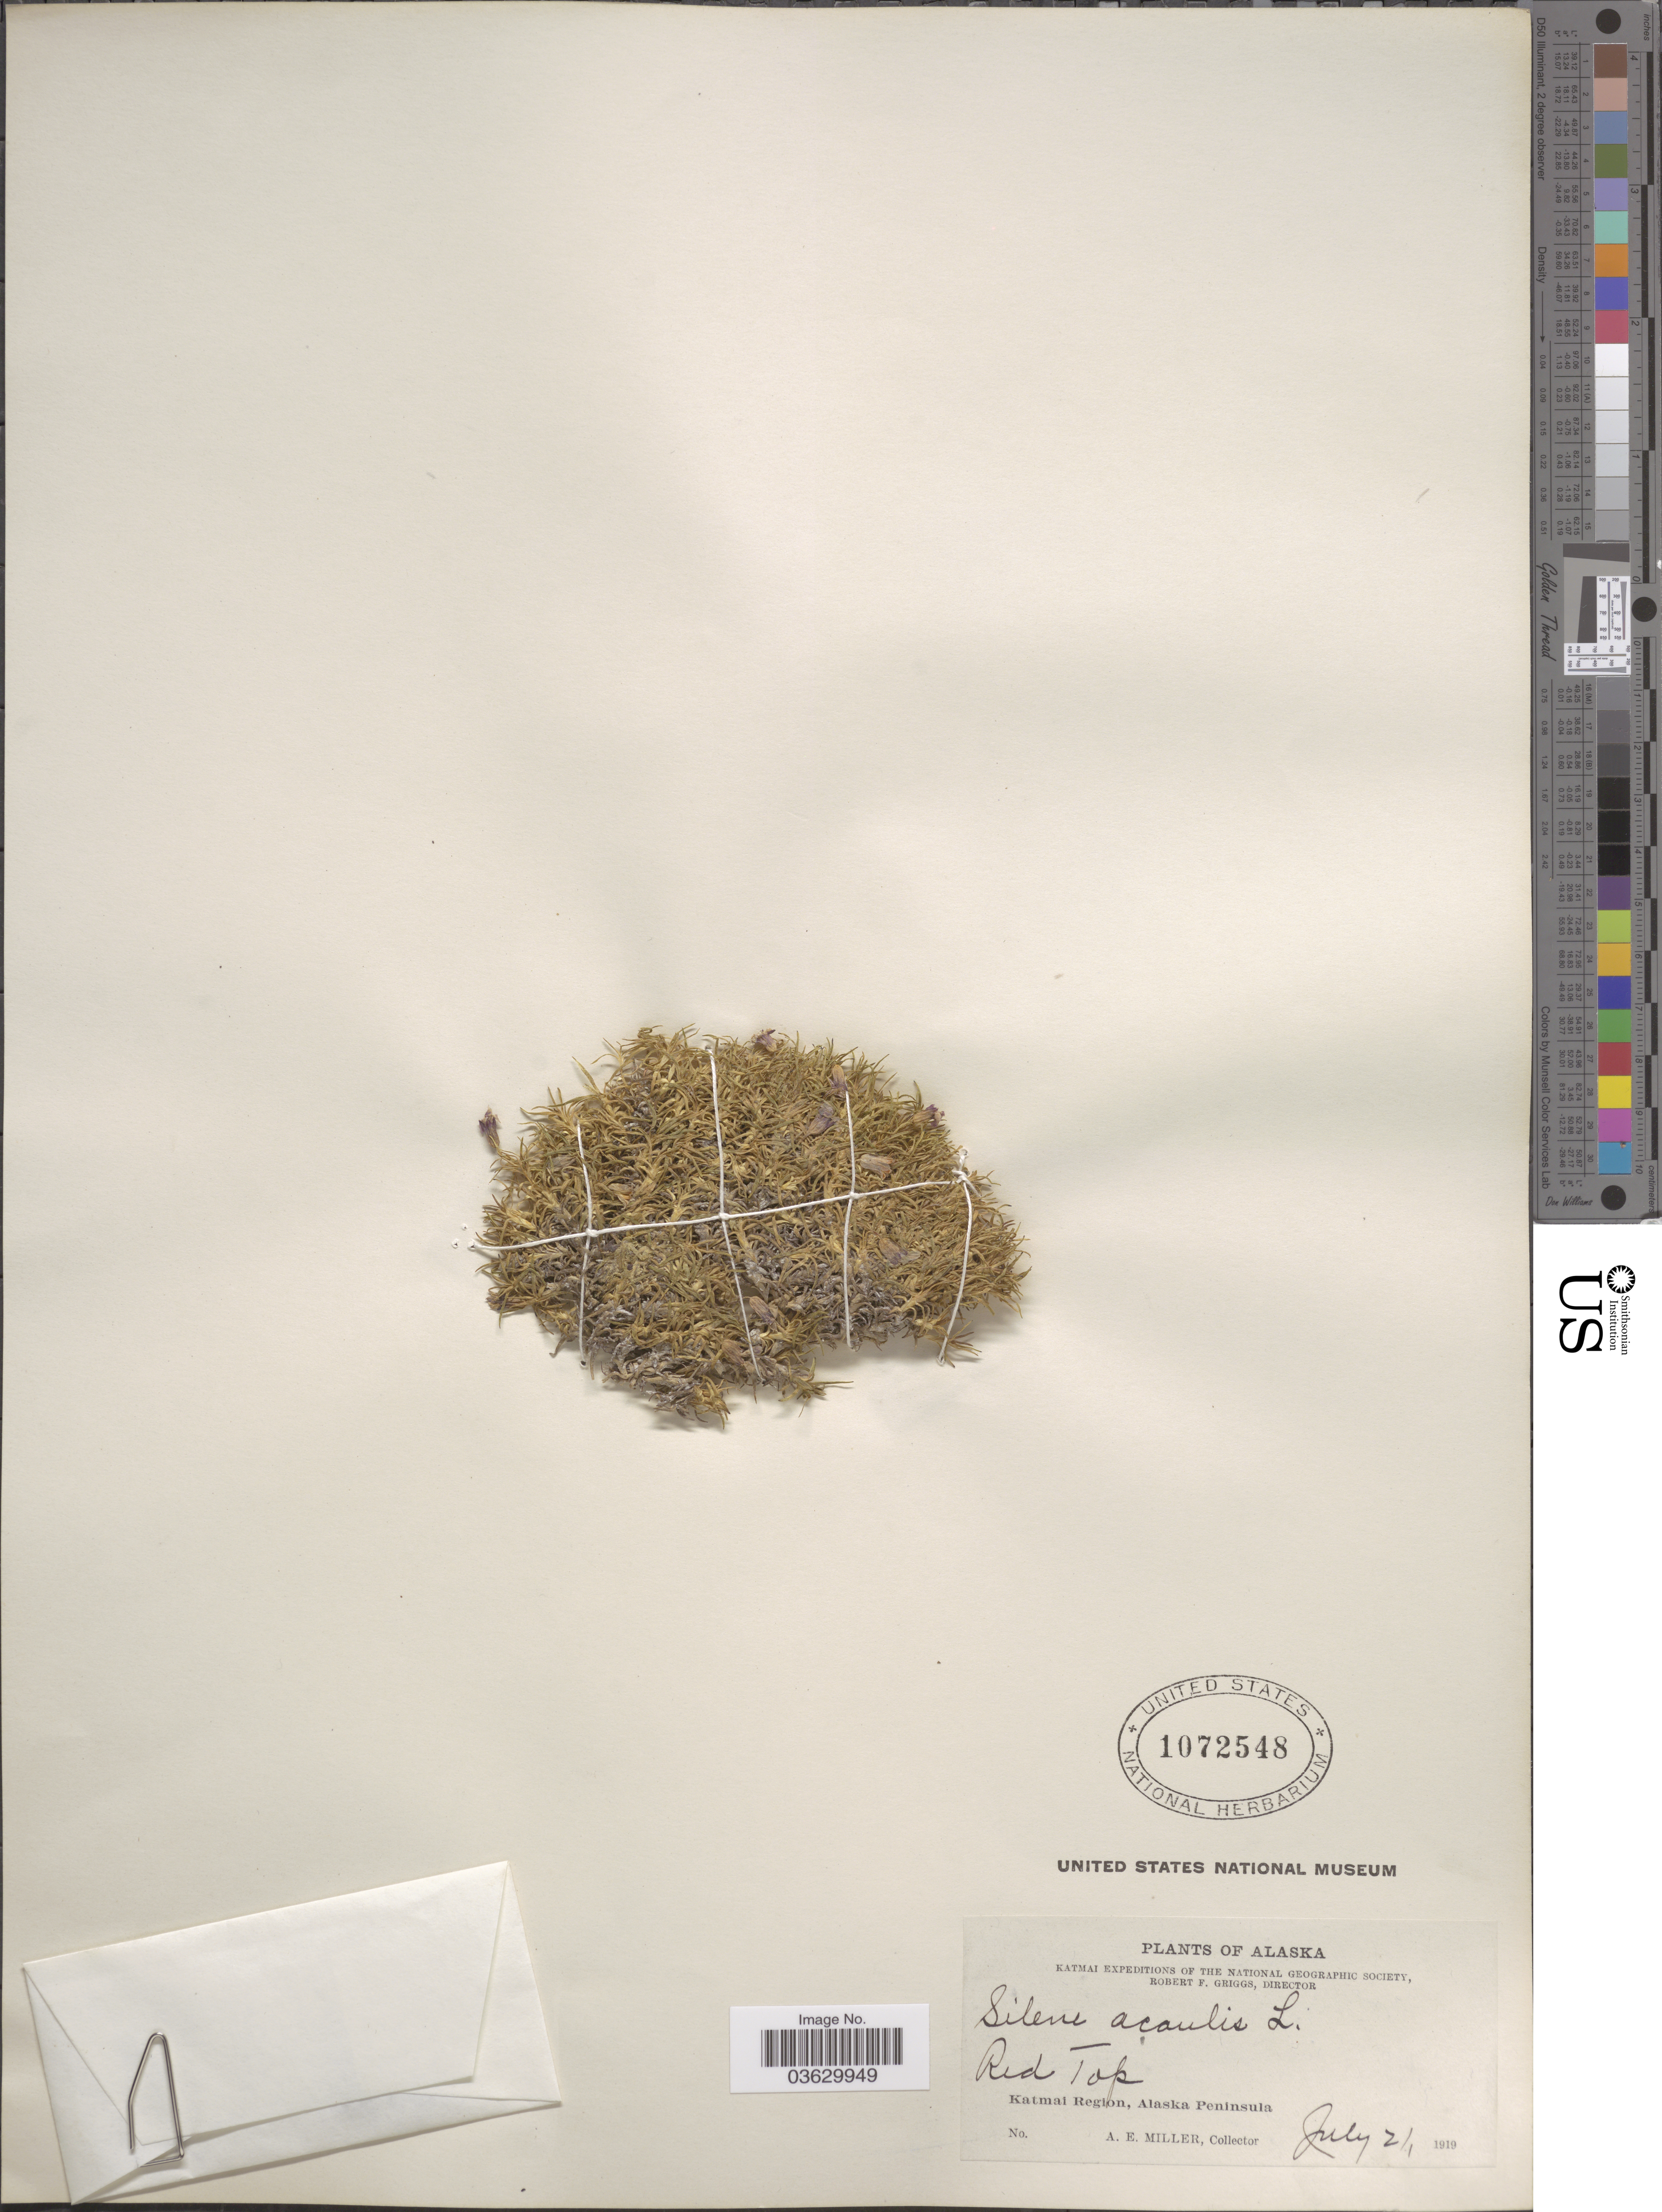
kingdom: Plantae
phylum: Tracheophyta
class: Magnoliopsida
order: Caryophyllales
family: Caryophyllaceae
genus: Silene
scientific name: Silene acaulis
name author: (L.) Jacq.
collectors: A. E. Miller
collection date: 1919-07-21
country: United States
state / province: Alaska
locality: Katmai. Red Top. Katmai Region, Alaska Peninsula.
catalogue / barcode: US 1072548